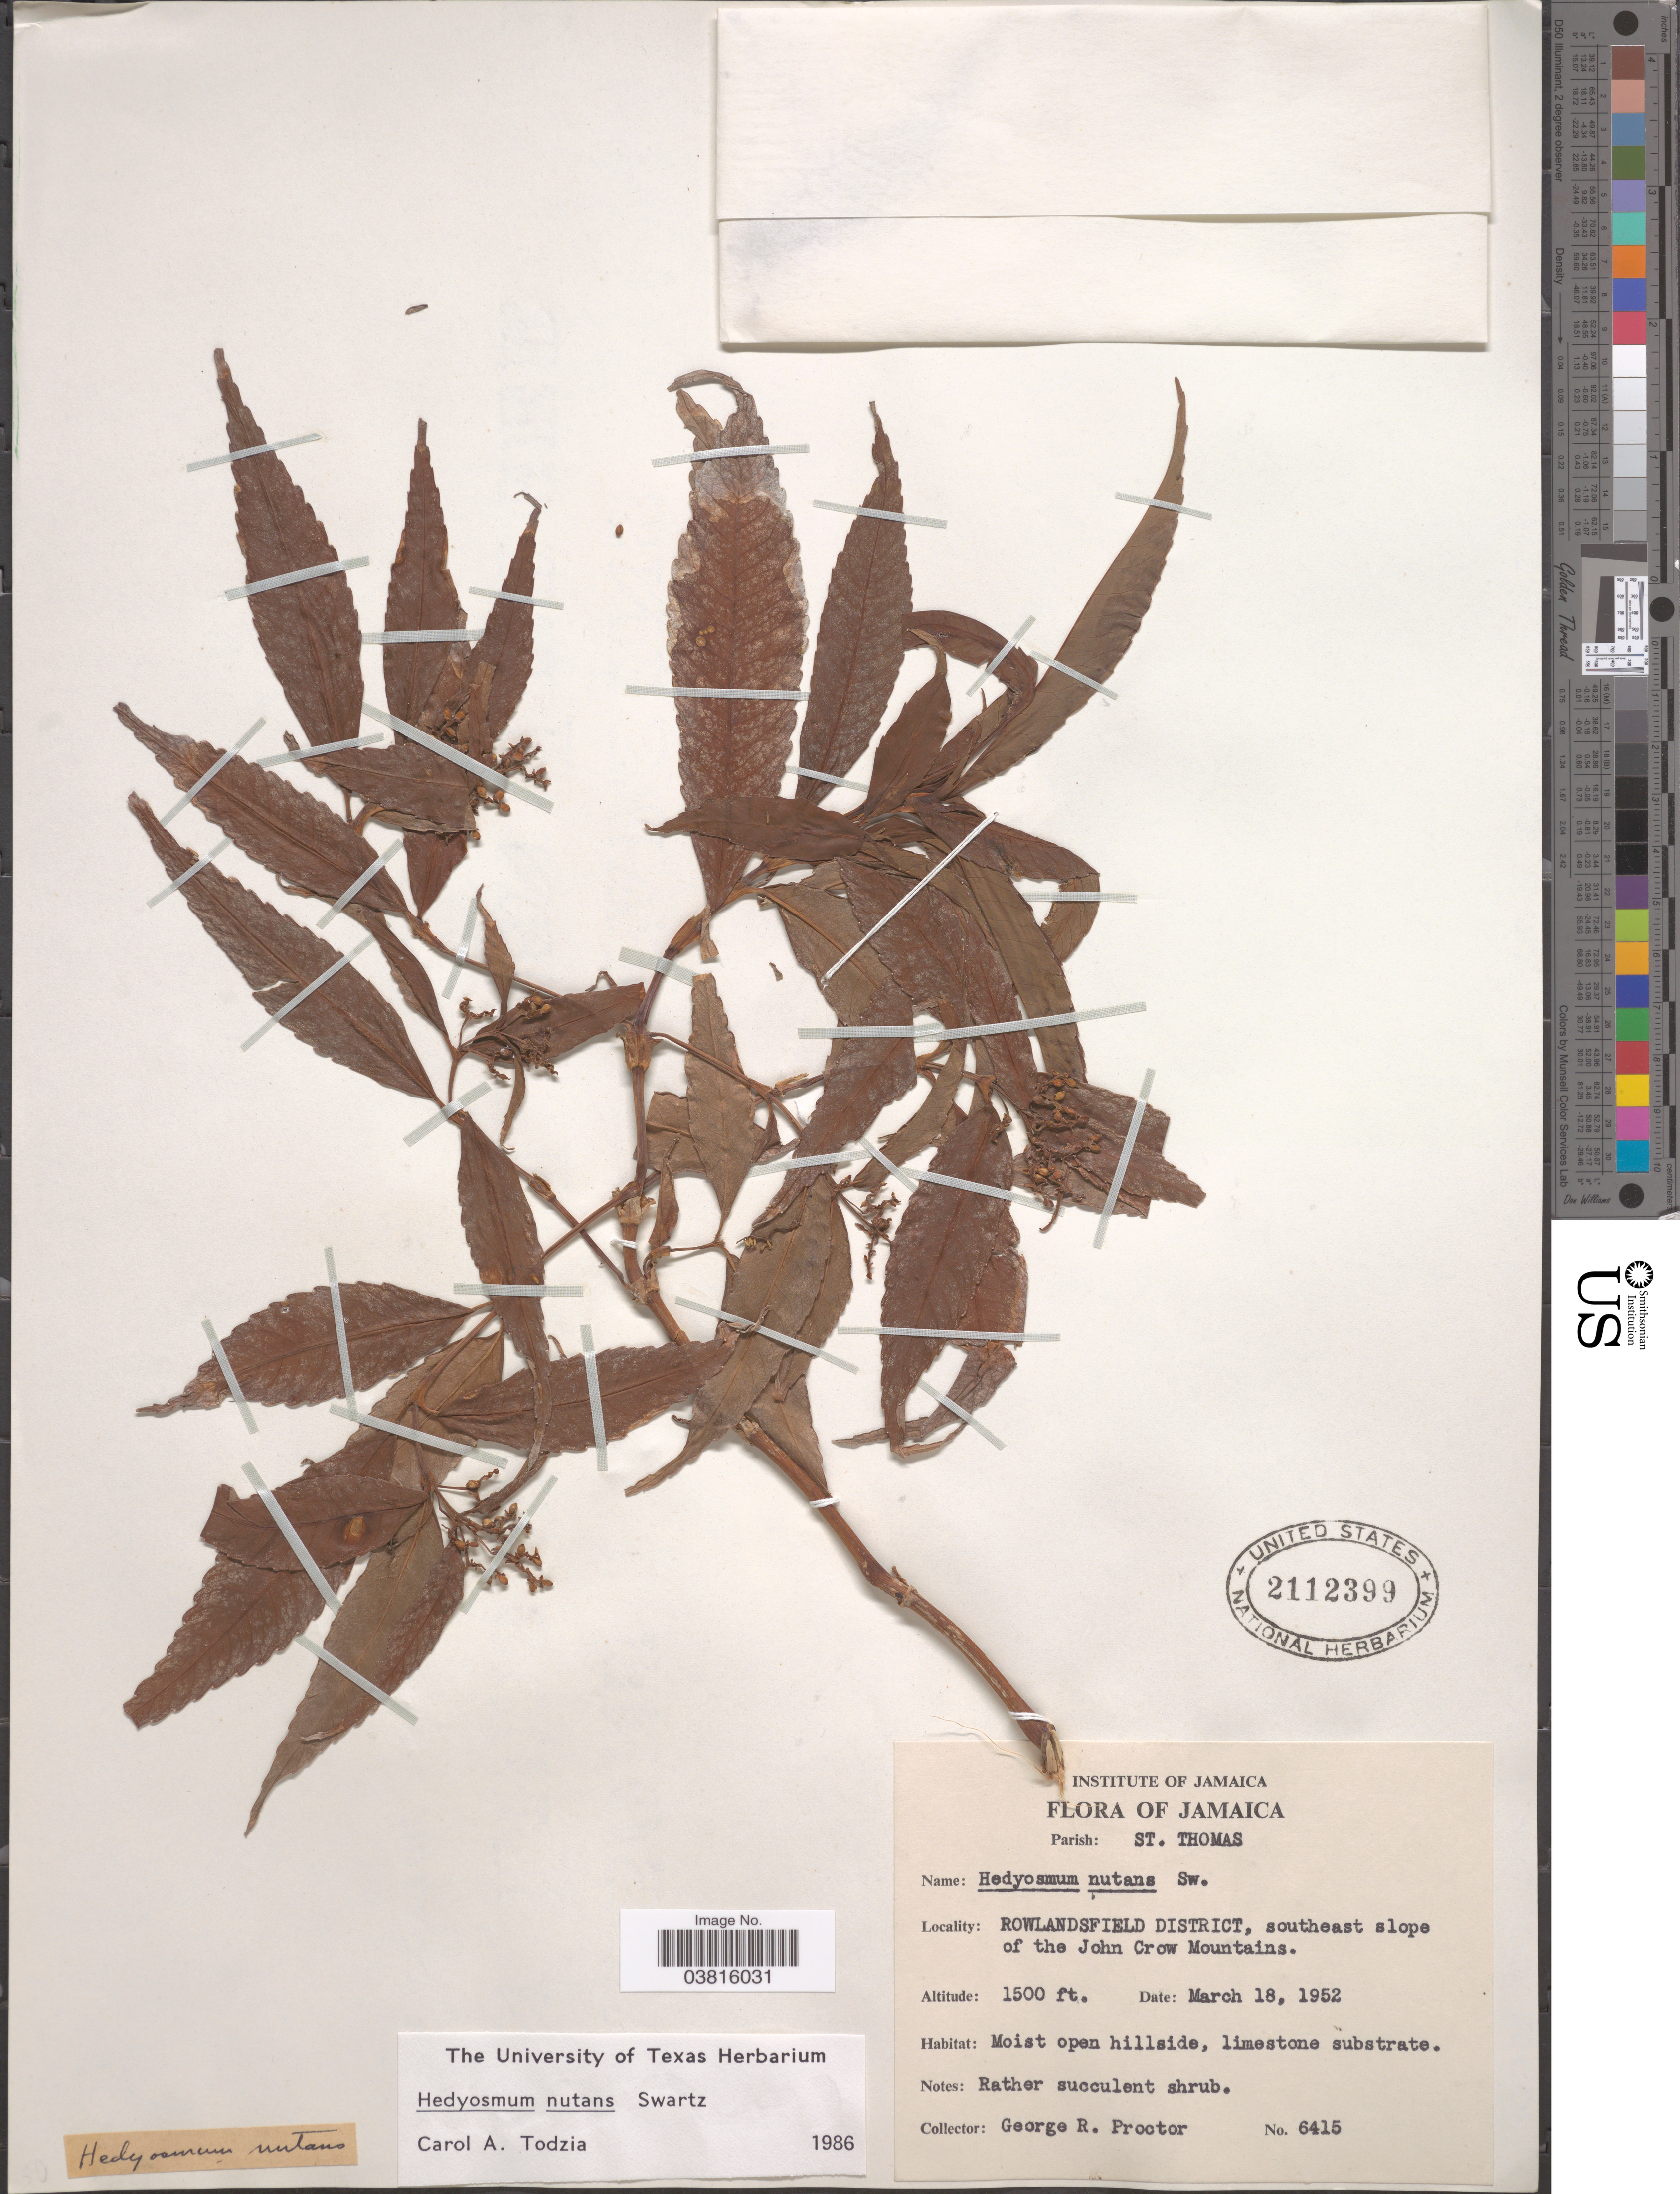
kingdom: Plantae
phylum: Tracheophyta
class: Magnoliopsida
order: Chloranthales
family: Chloranthaceae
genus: Hedyosmum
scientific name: Hedyosmum nutans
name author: Sw.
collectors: G. R. Proctor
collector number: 6415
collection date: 1952-03-18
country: Jamaica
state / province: Saint Thomas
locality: Parish: St. Thomas. Rowlandsfield District, southeast slope of the John Crow Mountains.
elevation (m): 457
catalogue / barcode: US 2112399